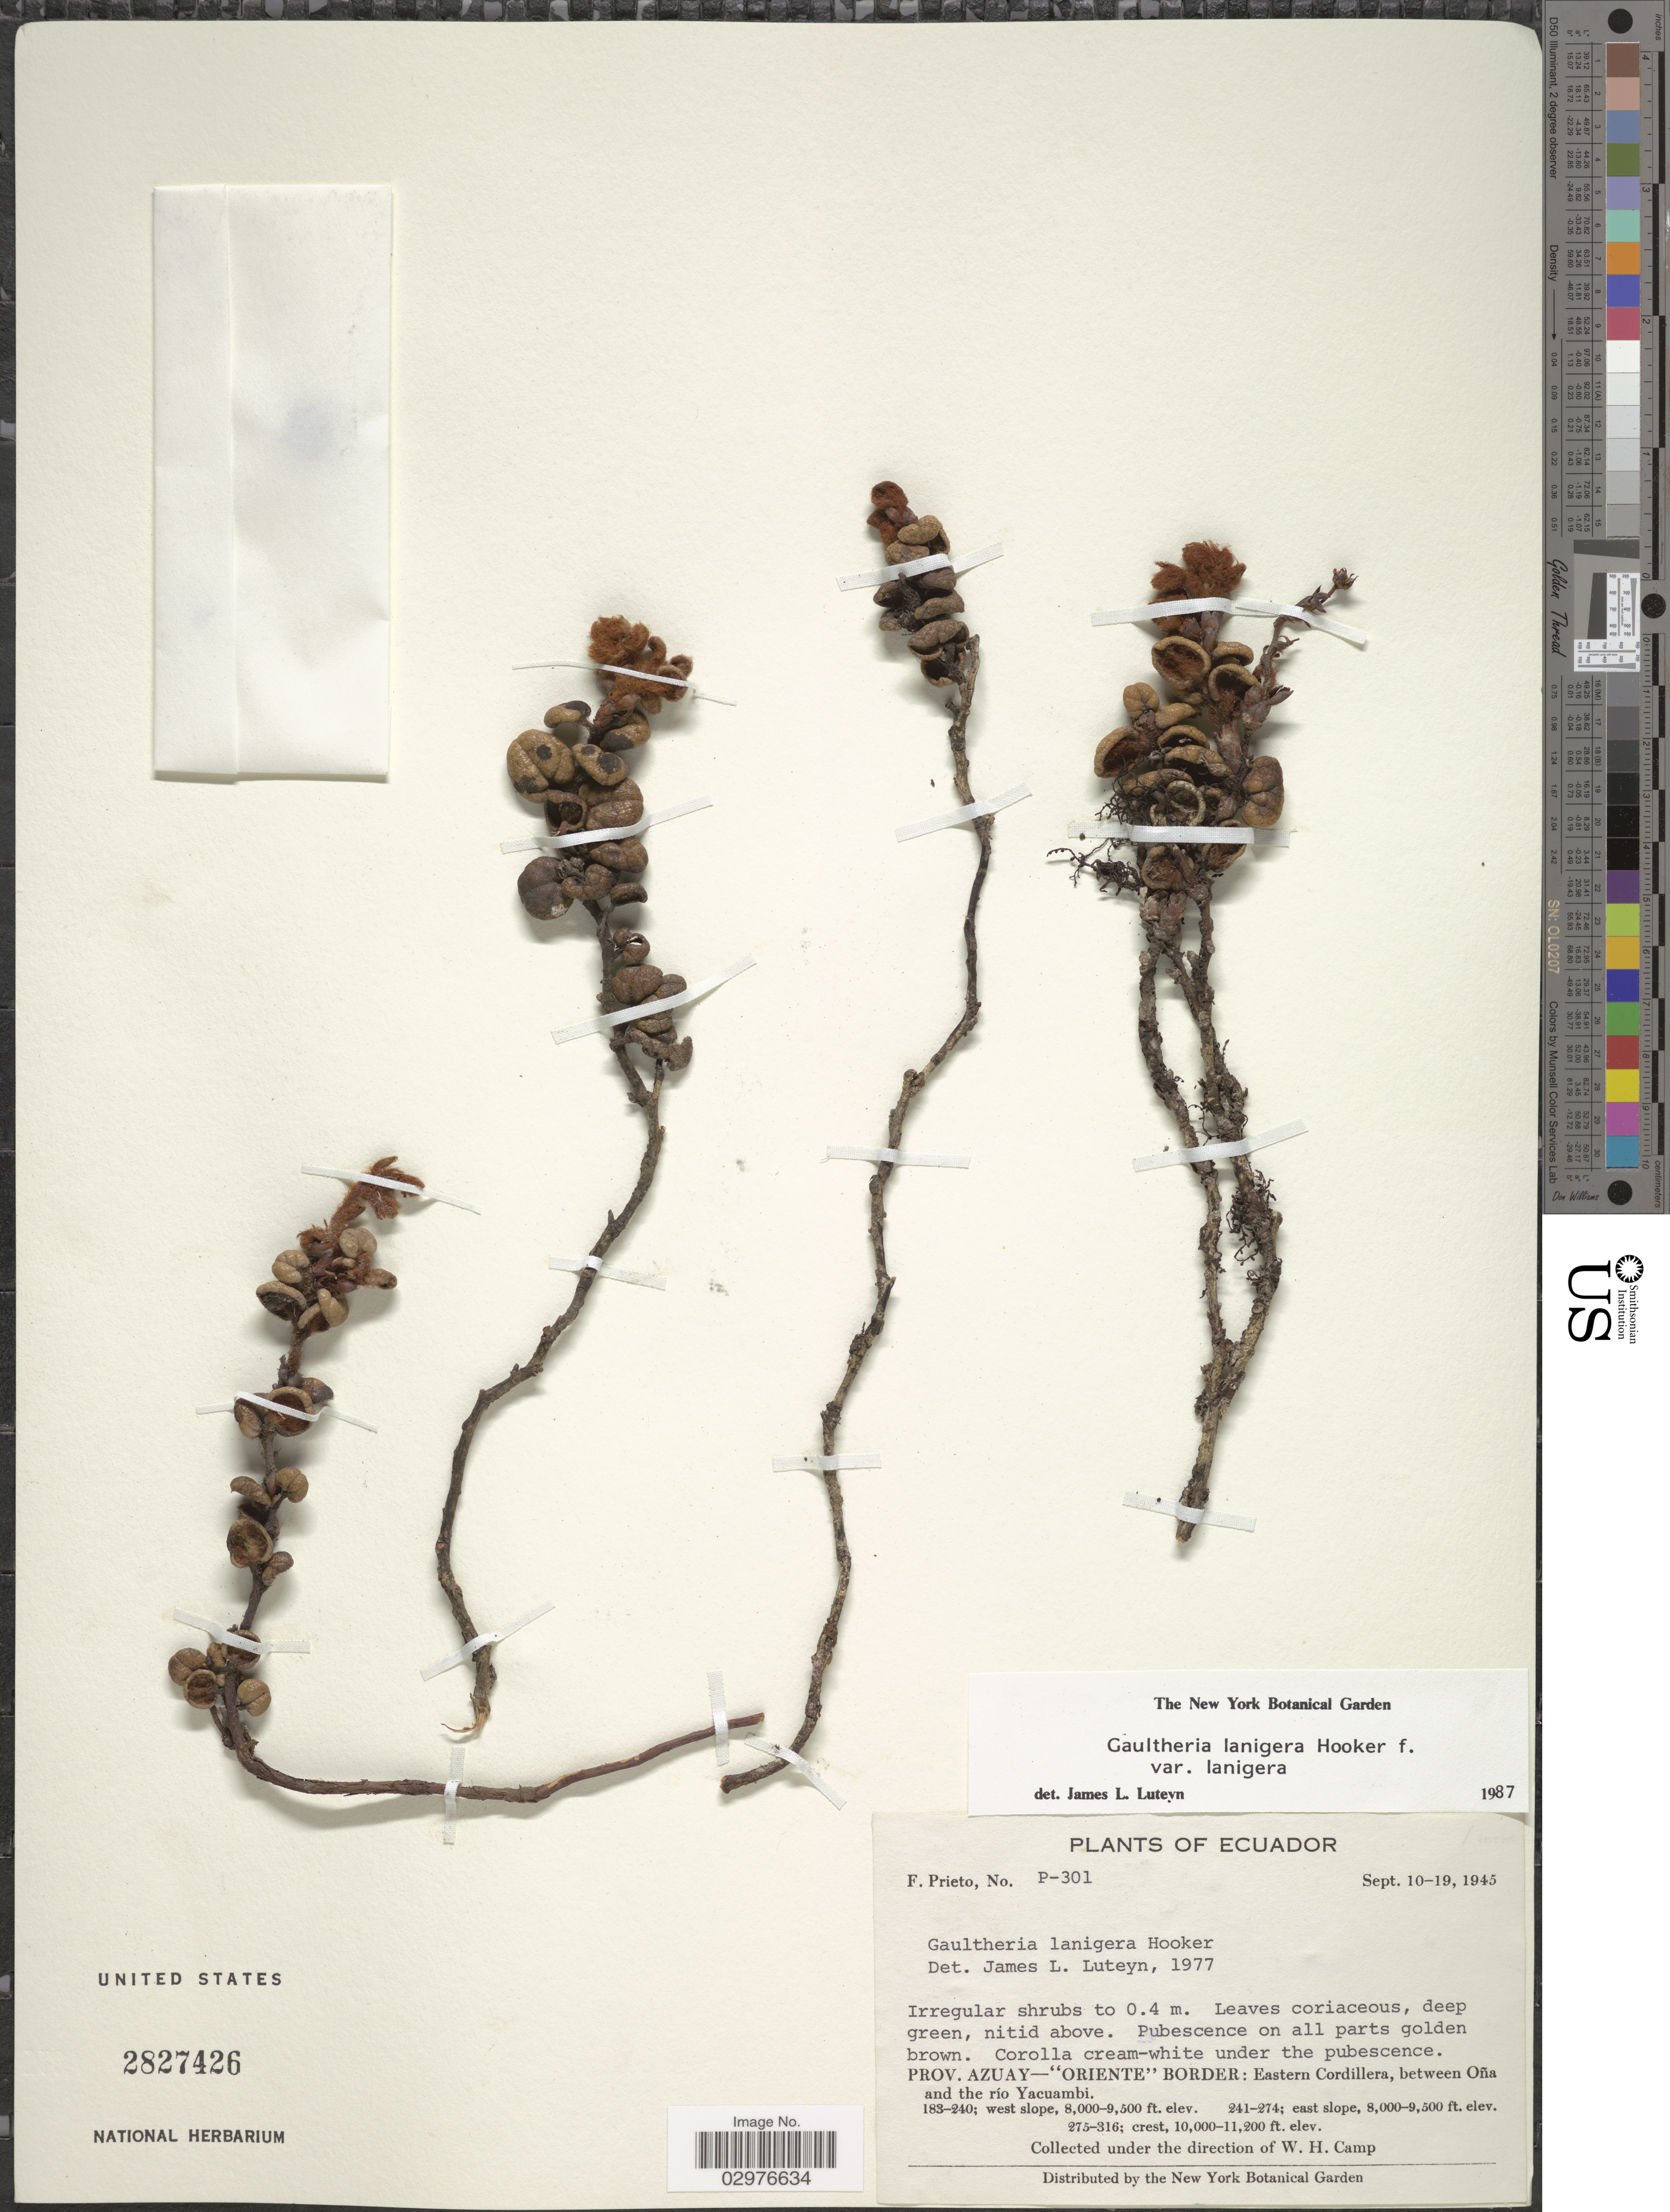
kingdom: Plantae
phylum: Tracheophyta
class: Magnoliopsida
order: Ericales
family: Ericaceae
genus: Gaultheria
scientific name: Gaultheria lanigera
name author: Hook.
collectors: F. Prieto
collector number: P-301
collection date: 1945-09-10/1945-09-19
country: Ecuador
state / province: Azuay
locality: Oriente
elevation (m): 3048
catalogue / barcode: US 2827426